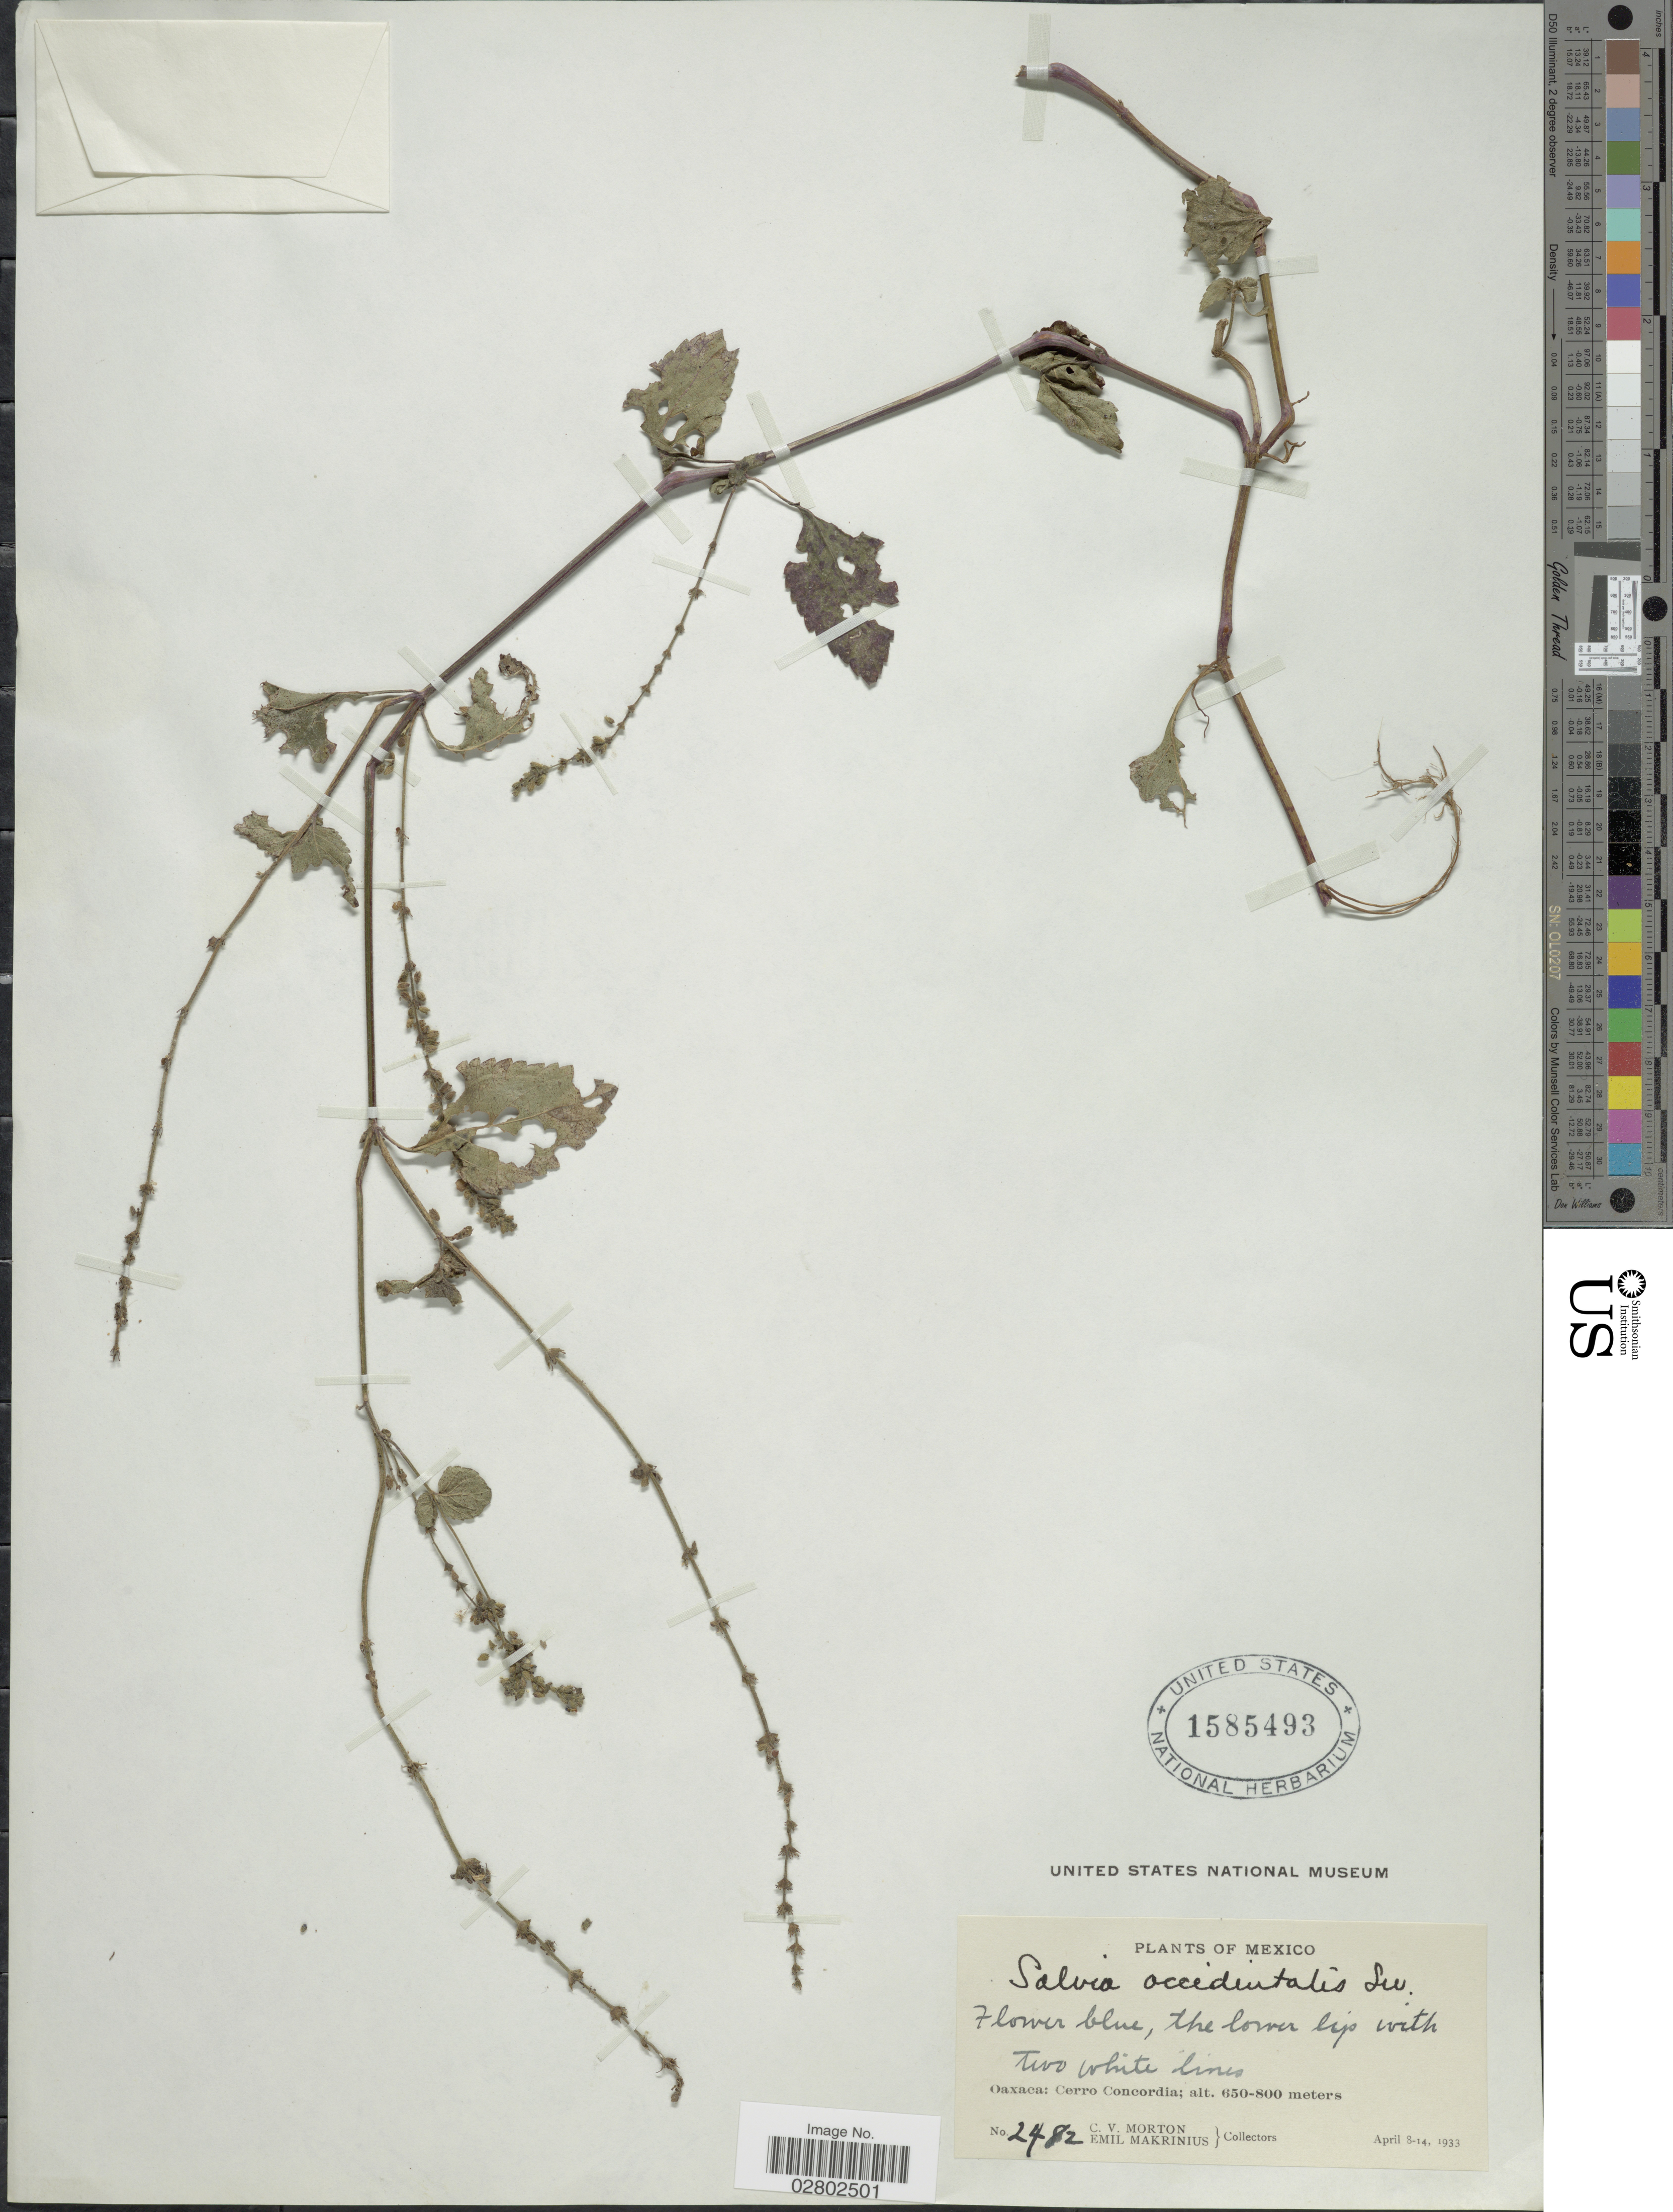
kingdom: Plantae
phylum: Tracheophyta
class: Magnoliopsida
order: Lamiales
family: Lamiaceae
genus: Salvia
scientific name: Salvia occidentalis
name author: Sw.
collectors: C. V. Morton & E. Makrinius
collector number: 2482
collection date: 1933-04-08/1933-04-14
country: Mexico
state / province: Oaxaca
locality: Cerro Concordia.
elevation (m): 650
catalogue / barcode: US 1585493